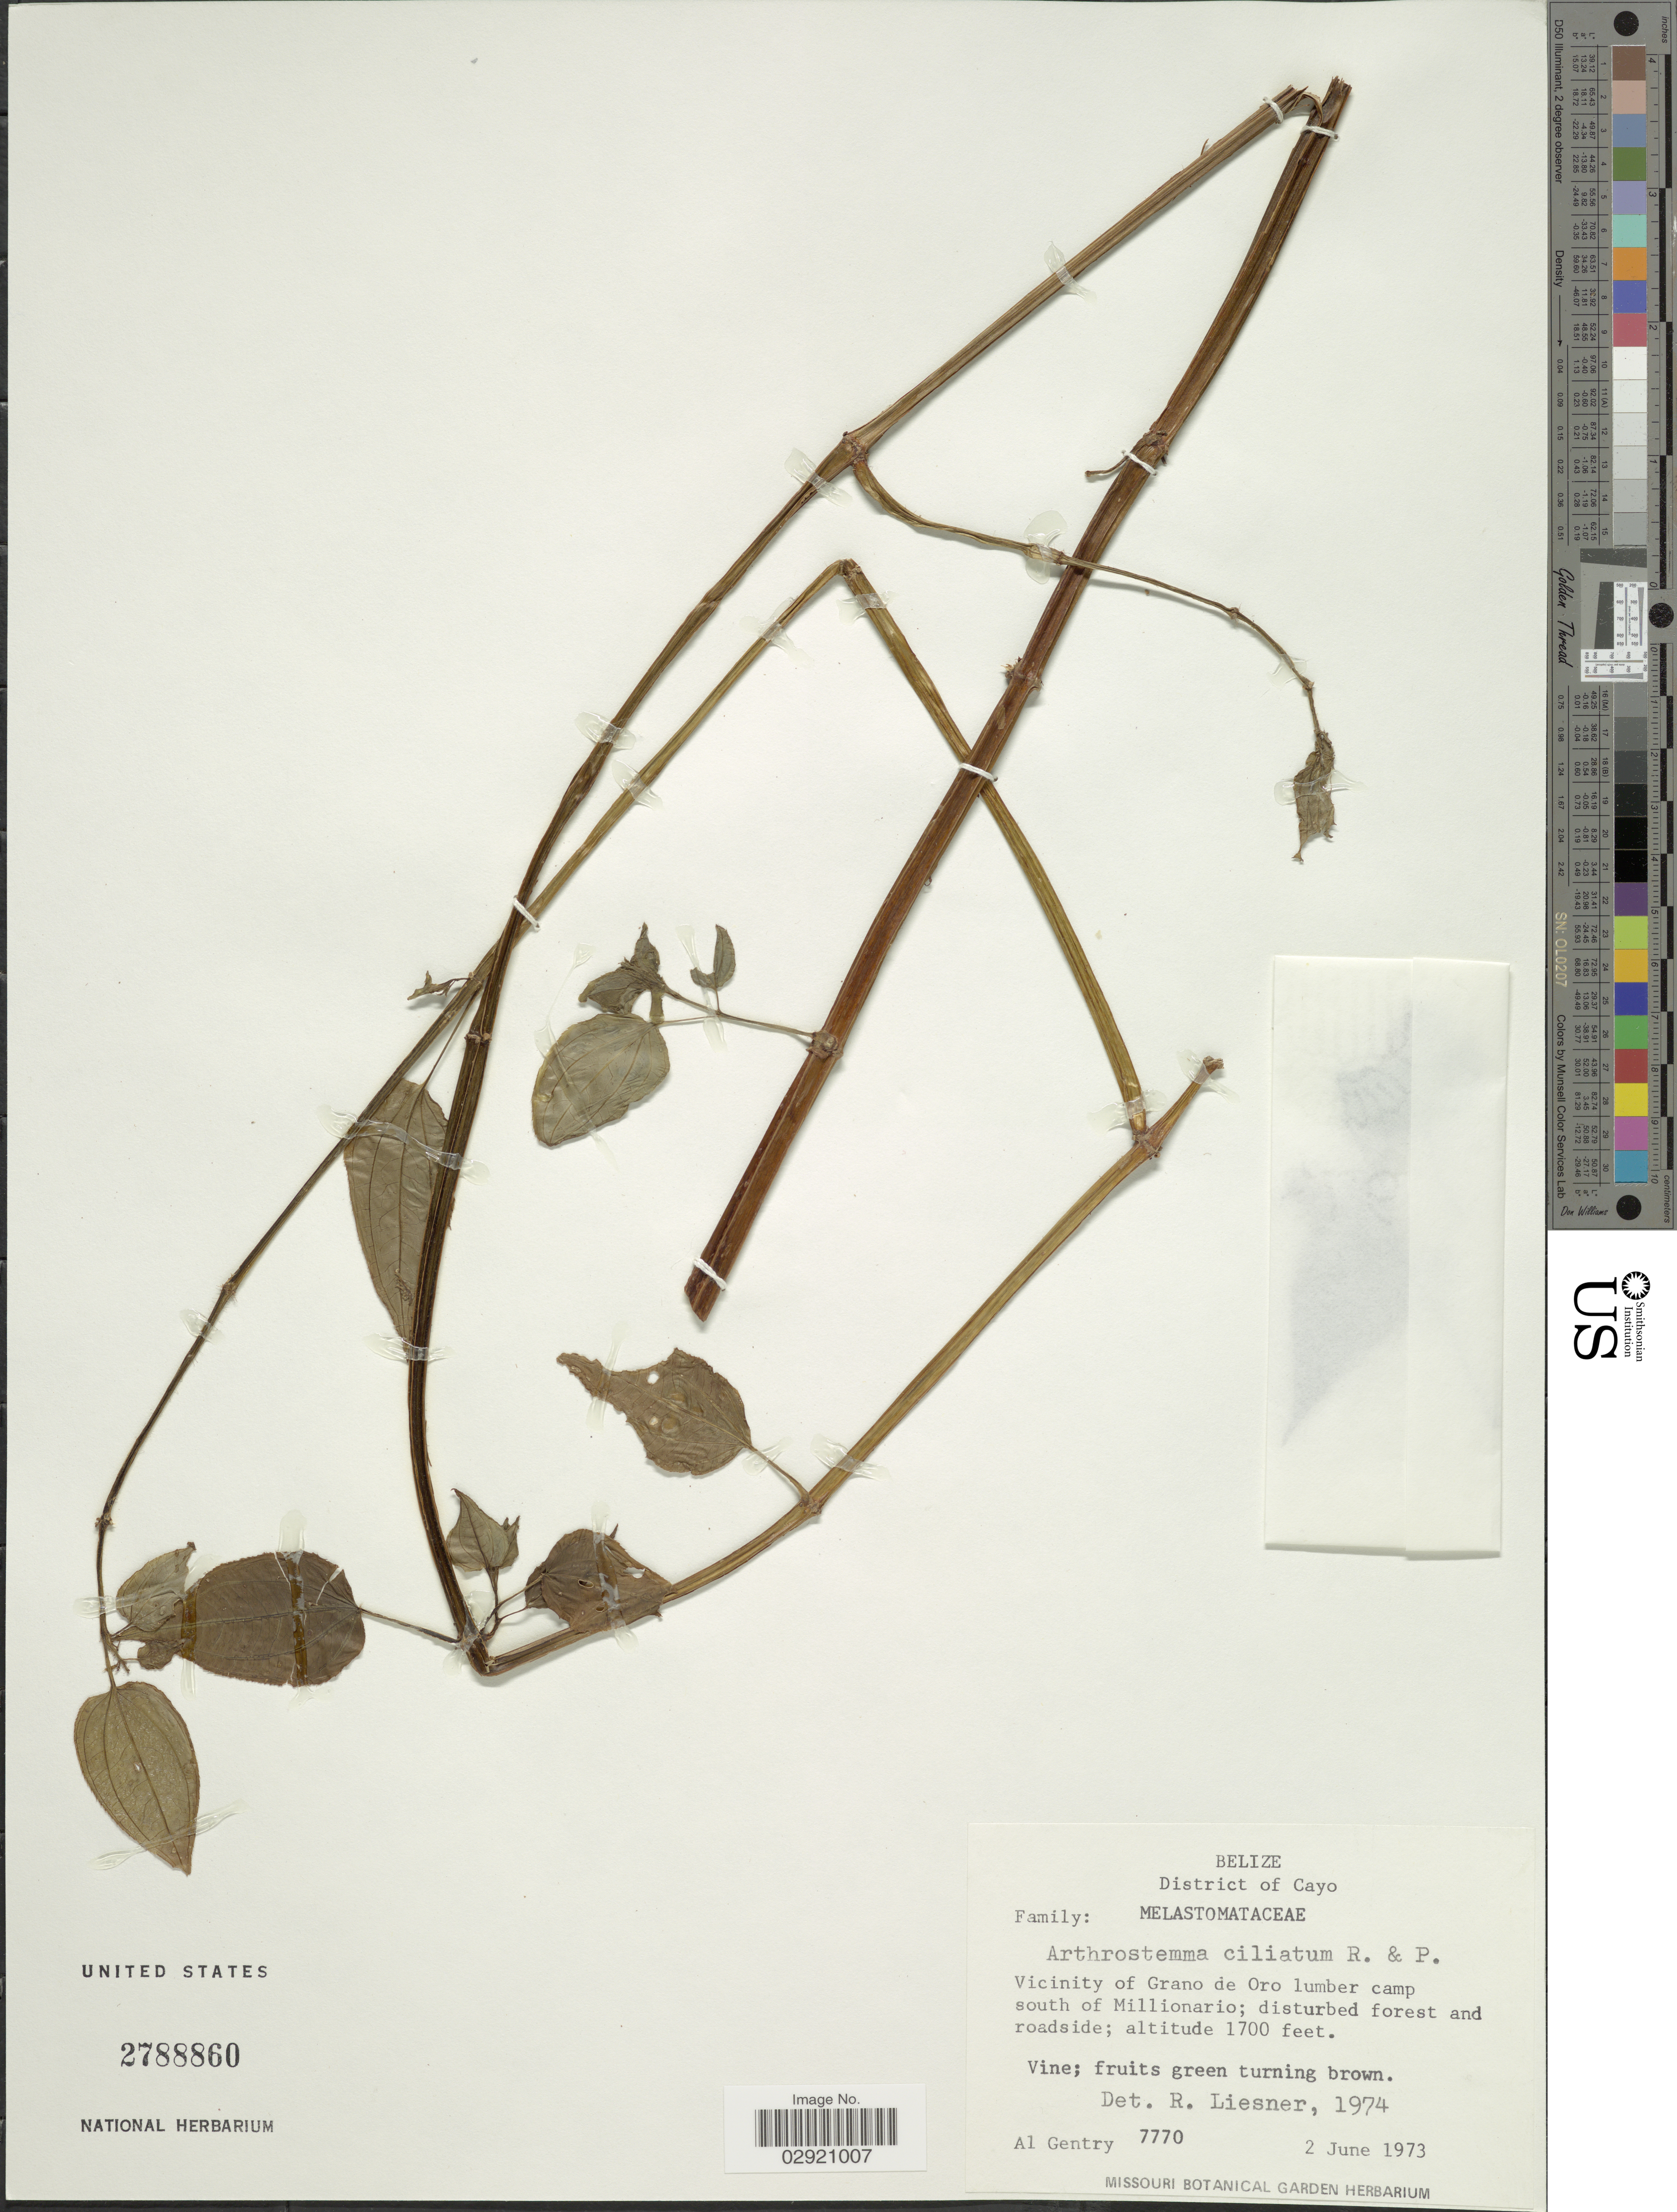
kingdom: Plantae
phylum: Tracheophyta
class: Magnoliopsida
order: Myrtales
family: Melastomataceae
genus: Arthrostemma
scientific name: Arthrostemma ciliatum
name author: Pav. ex D. Don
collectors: A. H. Gentry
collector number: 7770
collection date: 1973-06-02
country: Belize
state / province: Cayo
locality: District of Cayo. Vicinity of Grano de Oro lumber camp south of Millionario.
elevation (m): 518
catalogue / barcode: US 2788860